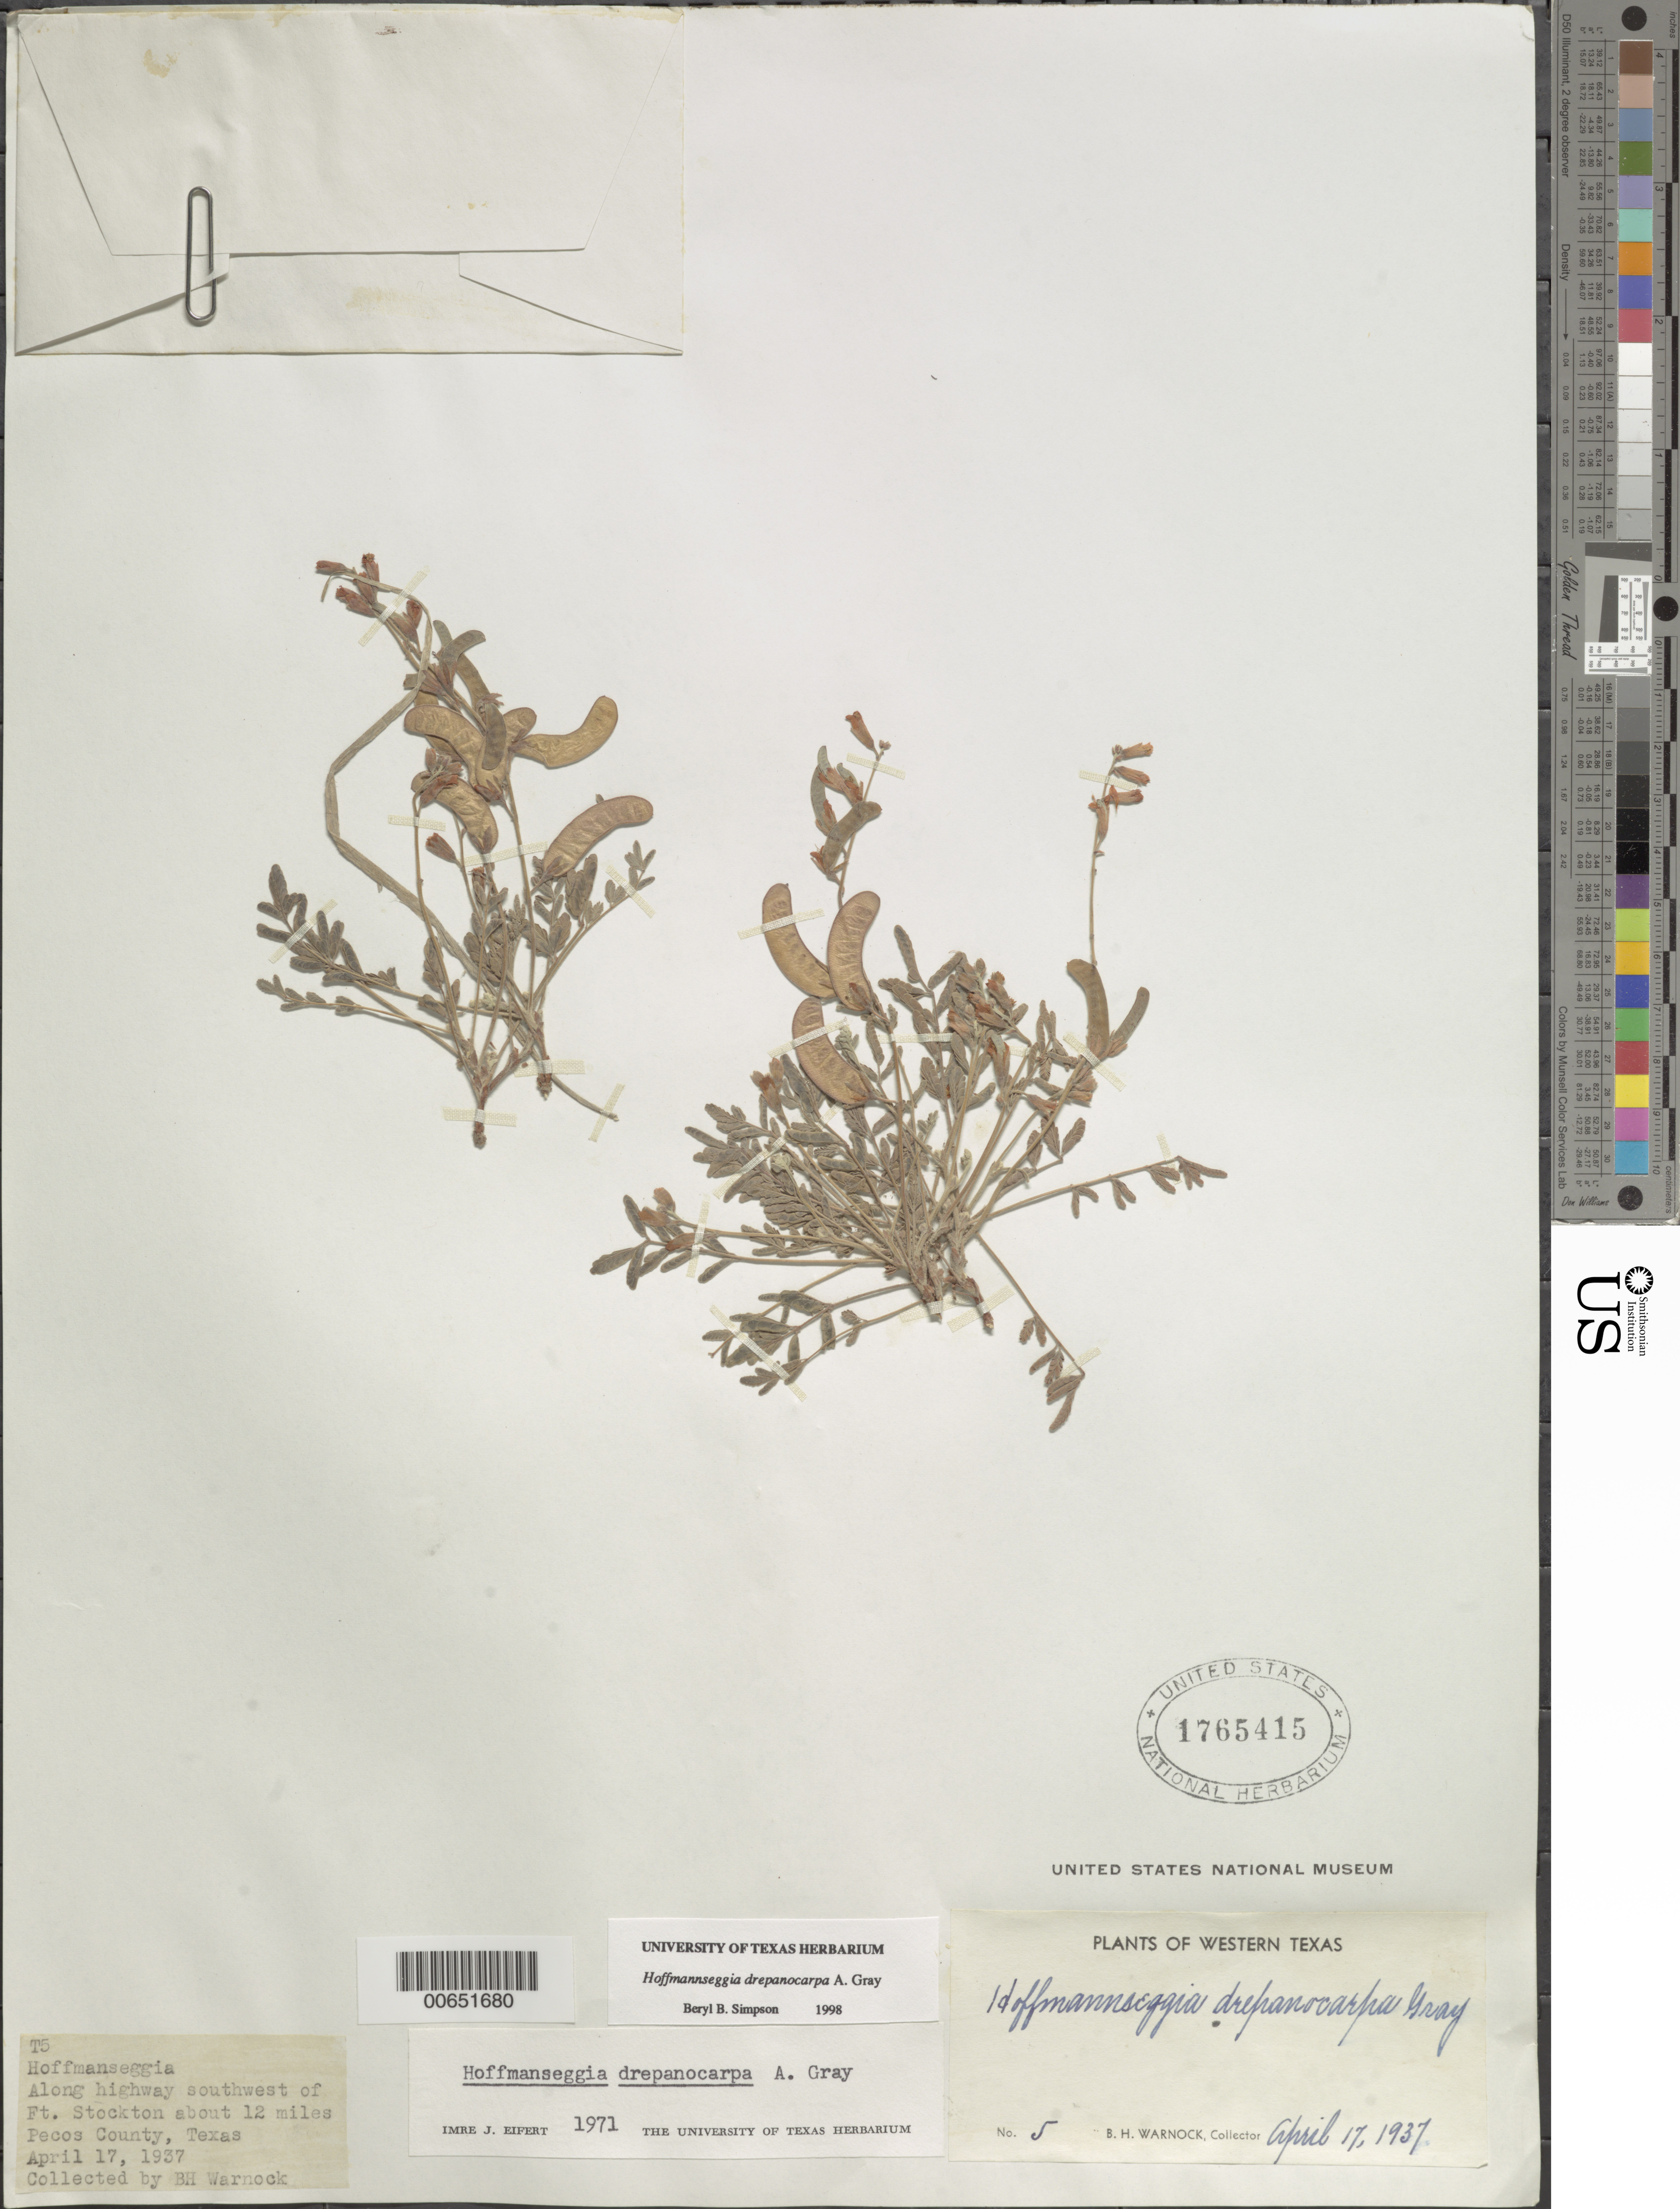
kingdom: Plantae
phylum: Tracheophyta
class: Magnoliopsida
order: Fabales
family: Fabaceae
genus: Hoffmannseggia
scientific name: Hoffmannseggia drepanocarpa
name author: A. Gray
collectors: B. H. Warnock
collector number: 5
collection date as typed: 17 Apr 1937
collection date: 1937-04-17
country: United States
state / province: Texas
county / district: Pecos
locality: SW of Ft. Stockton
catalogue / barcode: US 1765415